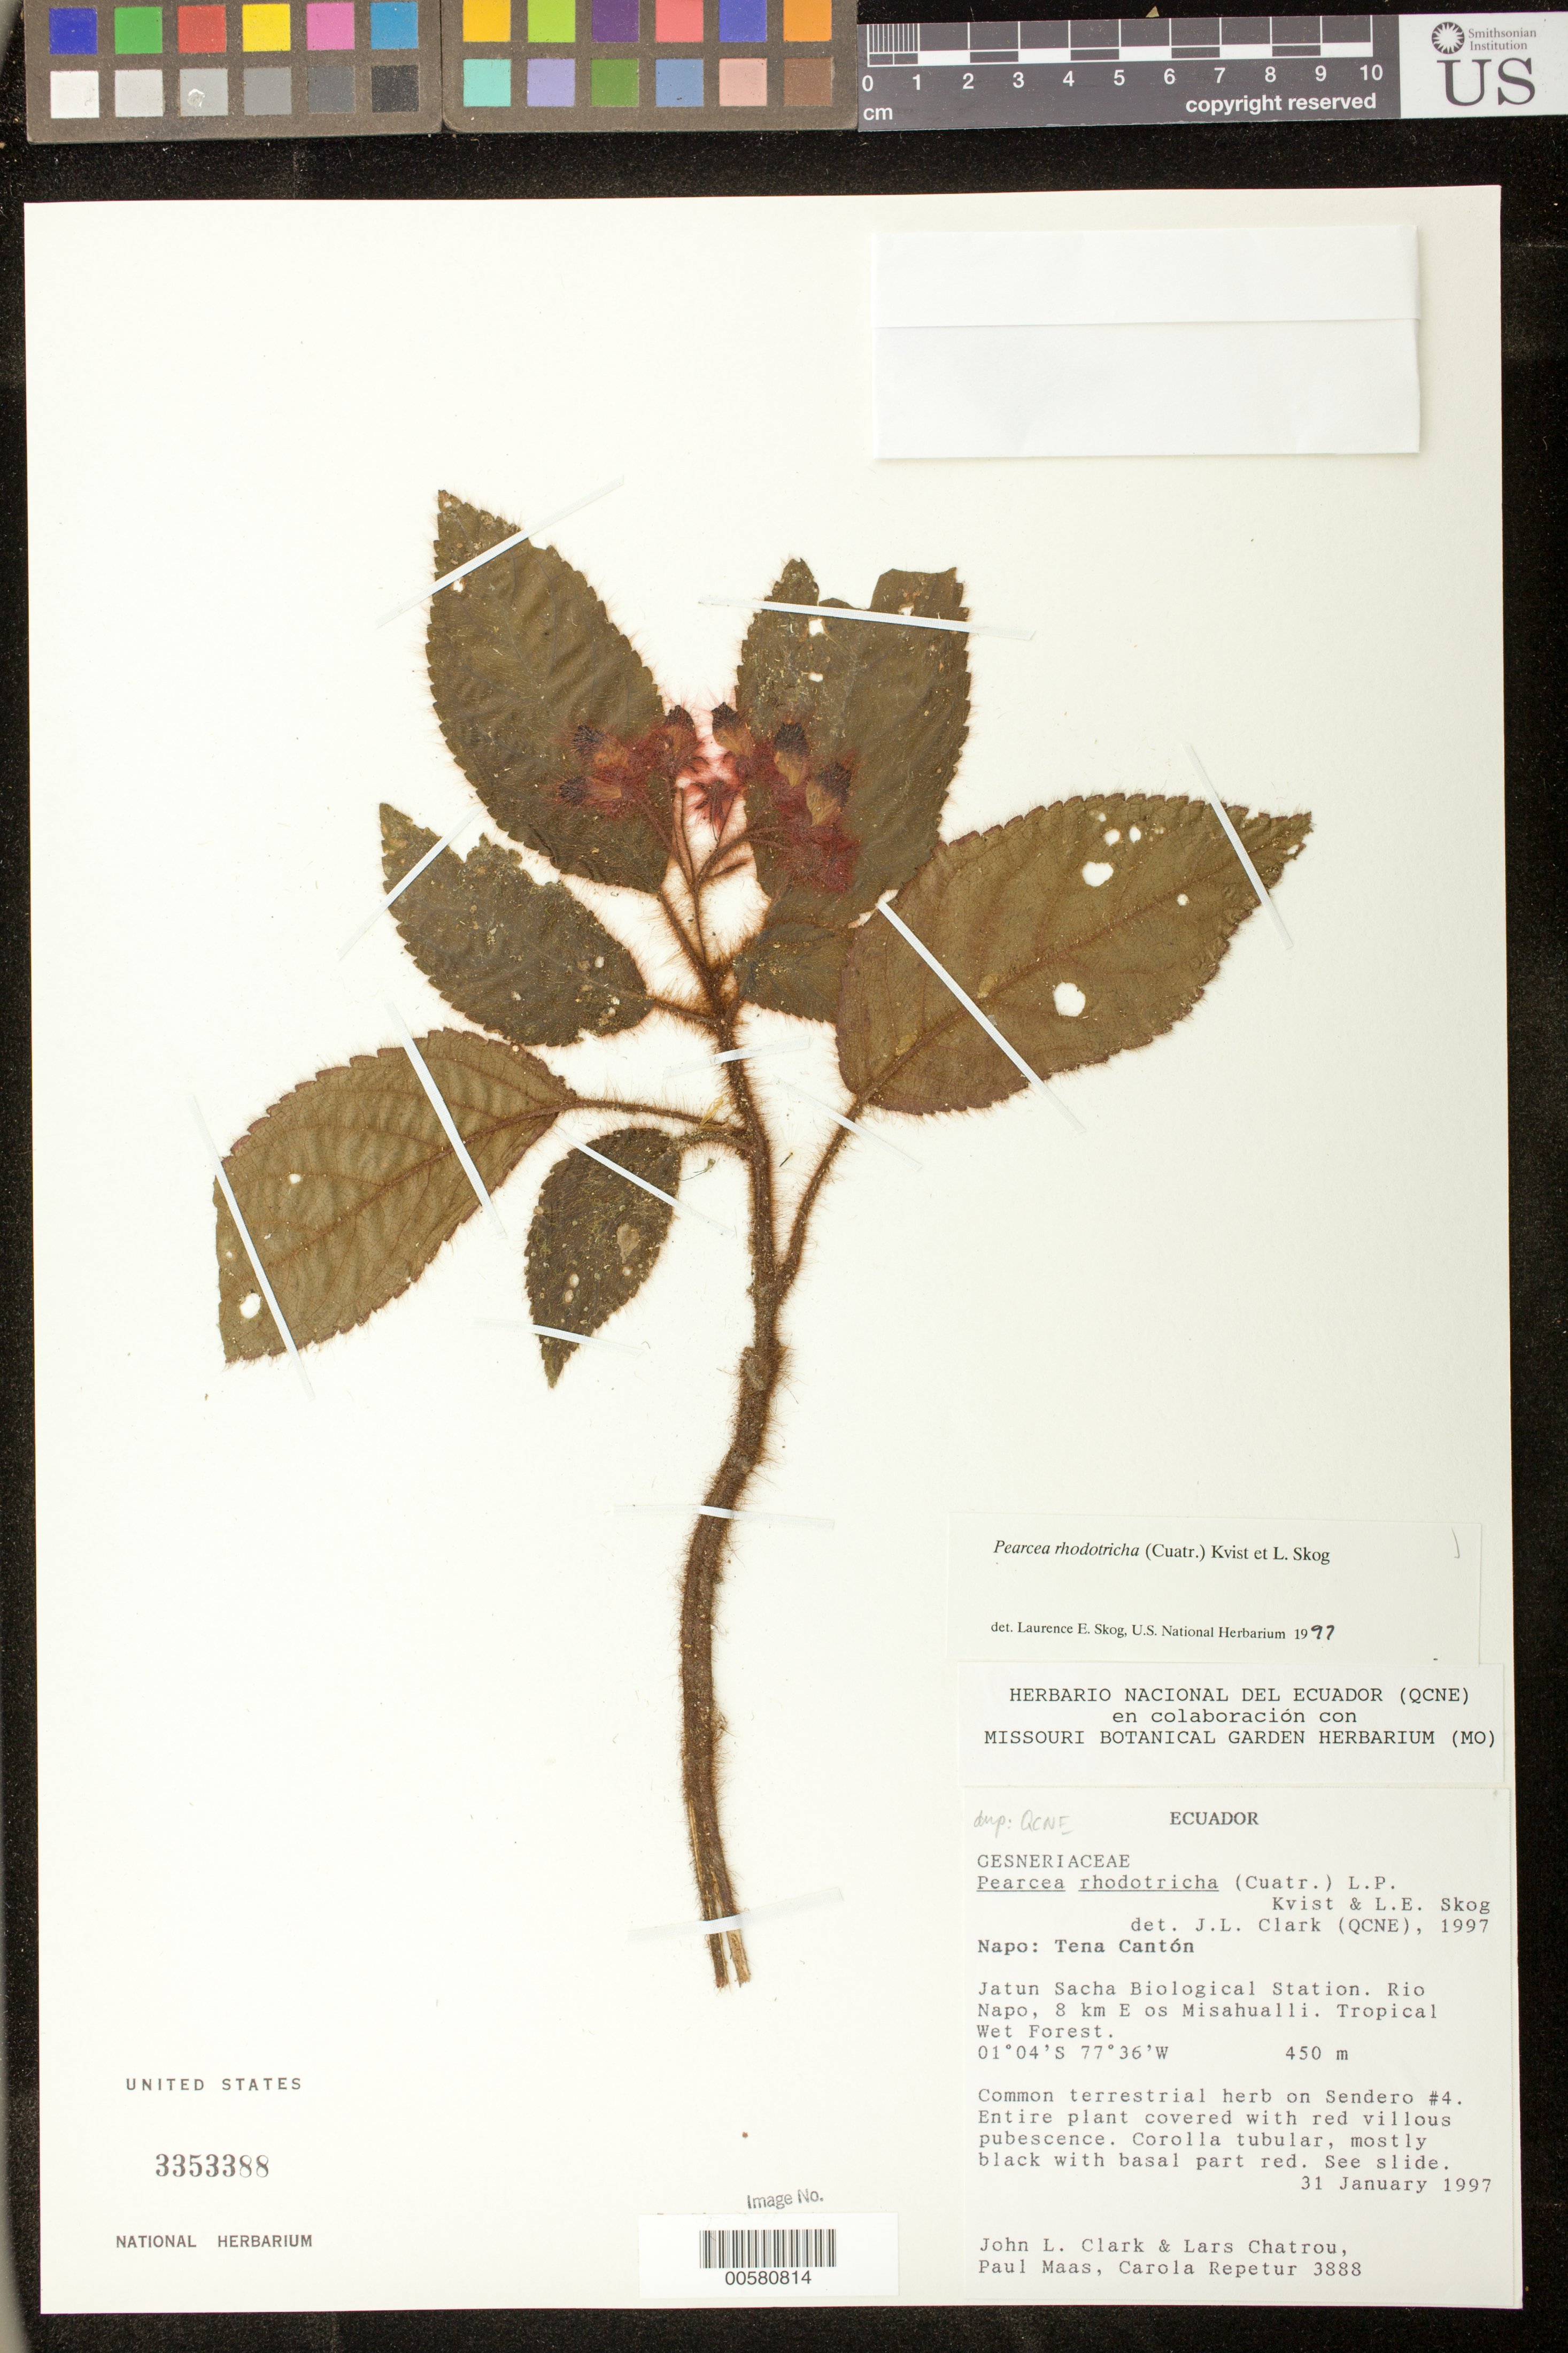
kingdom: Plantae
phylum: Tracheophyta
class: Magnoliopsida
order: Lamiales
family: Gesneriaceae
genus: Pearcea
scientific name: Pearcea rhodotricha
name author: (Cuatrec.) L.P. Kvist & L.E. Skog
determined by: Skog, Laurence E.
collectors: J. L. Clark, L. W. Chatrou, P. Maas & C. Repetur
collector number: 3888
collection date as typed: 31 Jan 1997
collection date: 1997-01-31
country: Ecuador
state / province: Napo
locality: Tena Cantón. Jatun Sacha Biological Station, Rio Napo, 8 km E of Misahualli; on Sendero #4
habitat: Tropical wet forest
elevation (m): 450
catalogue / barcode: US 3353388